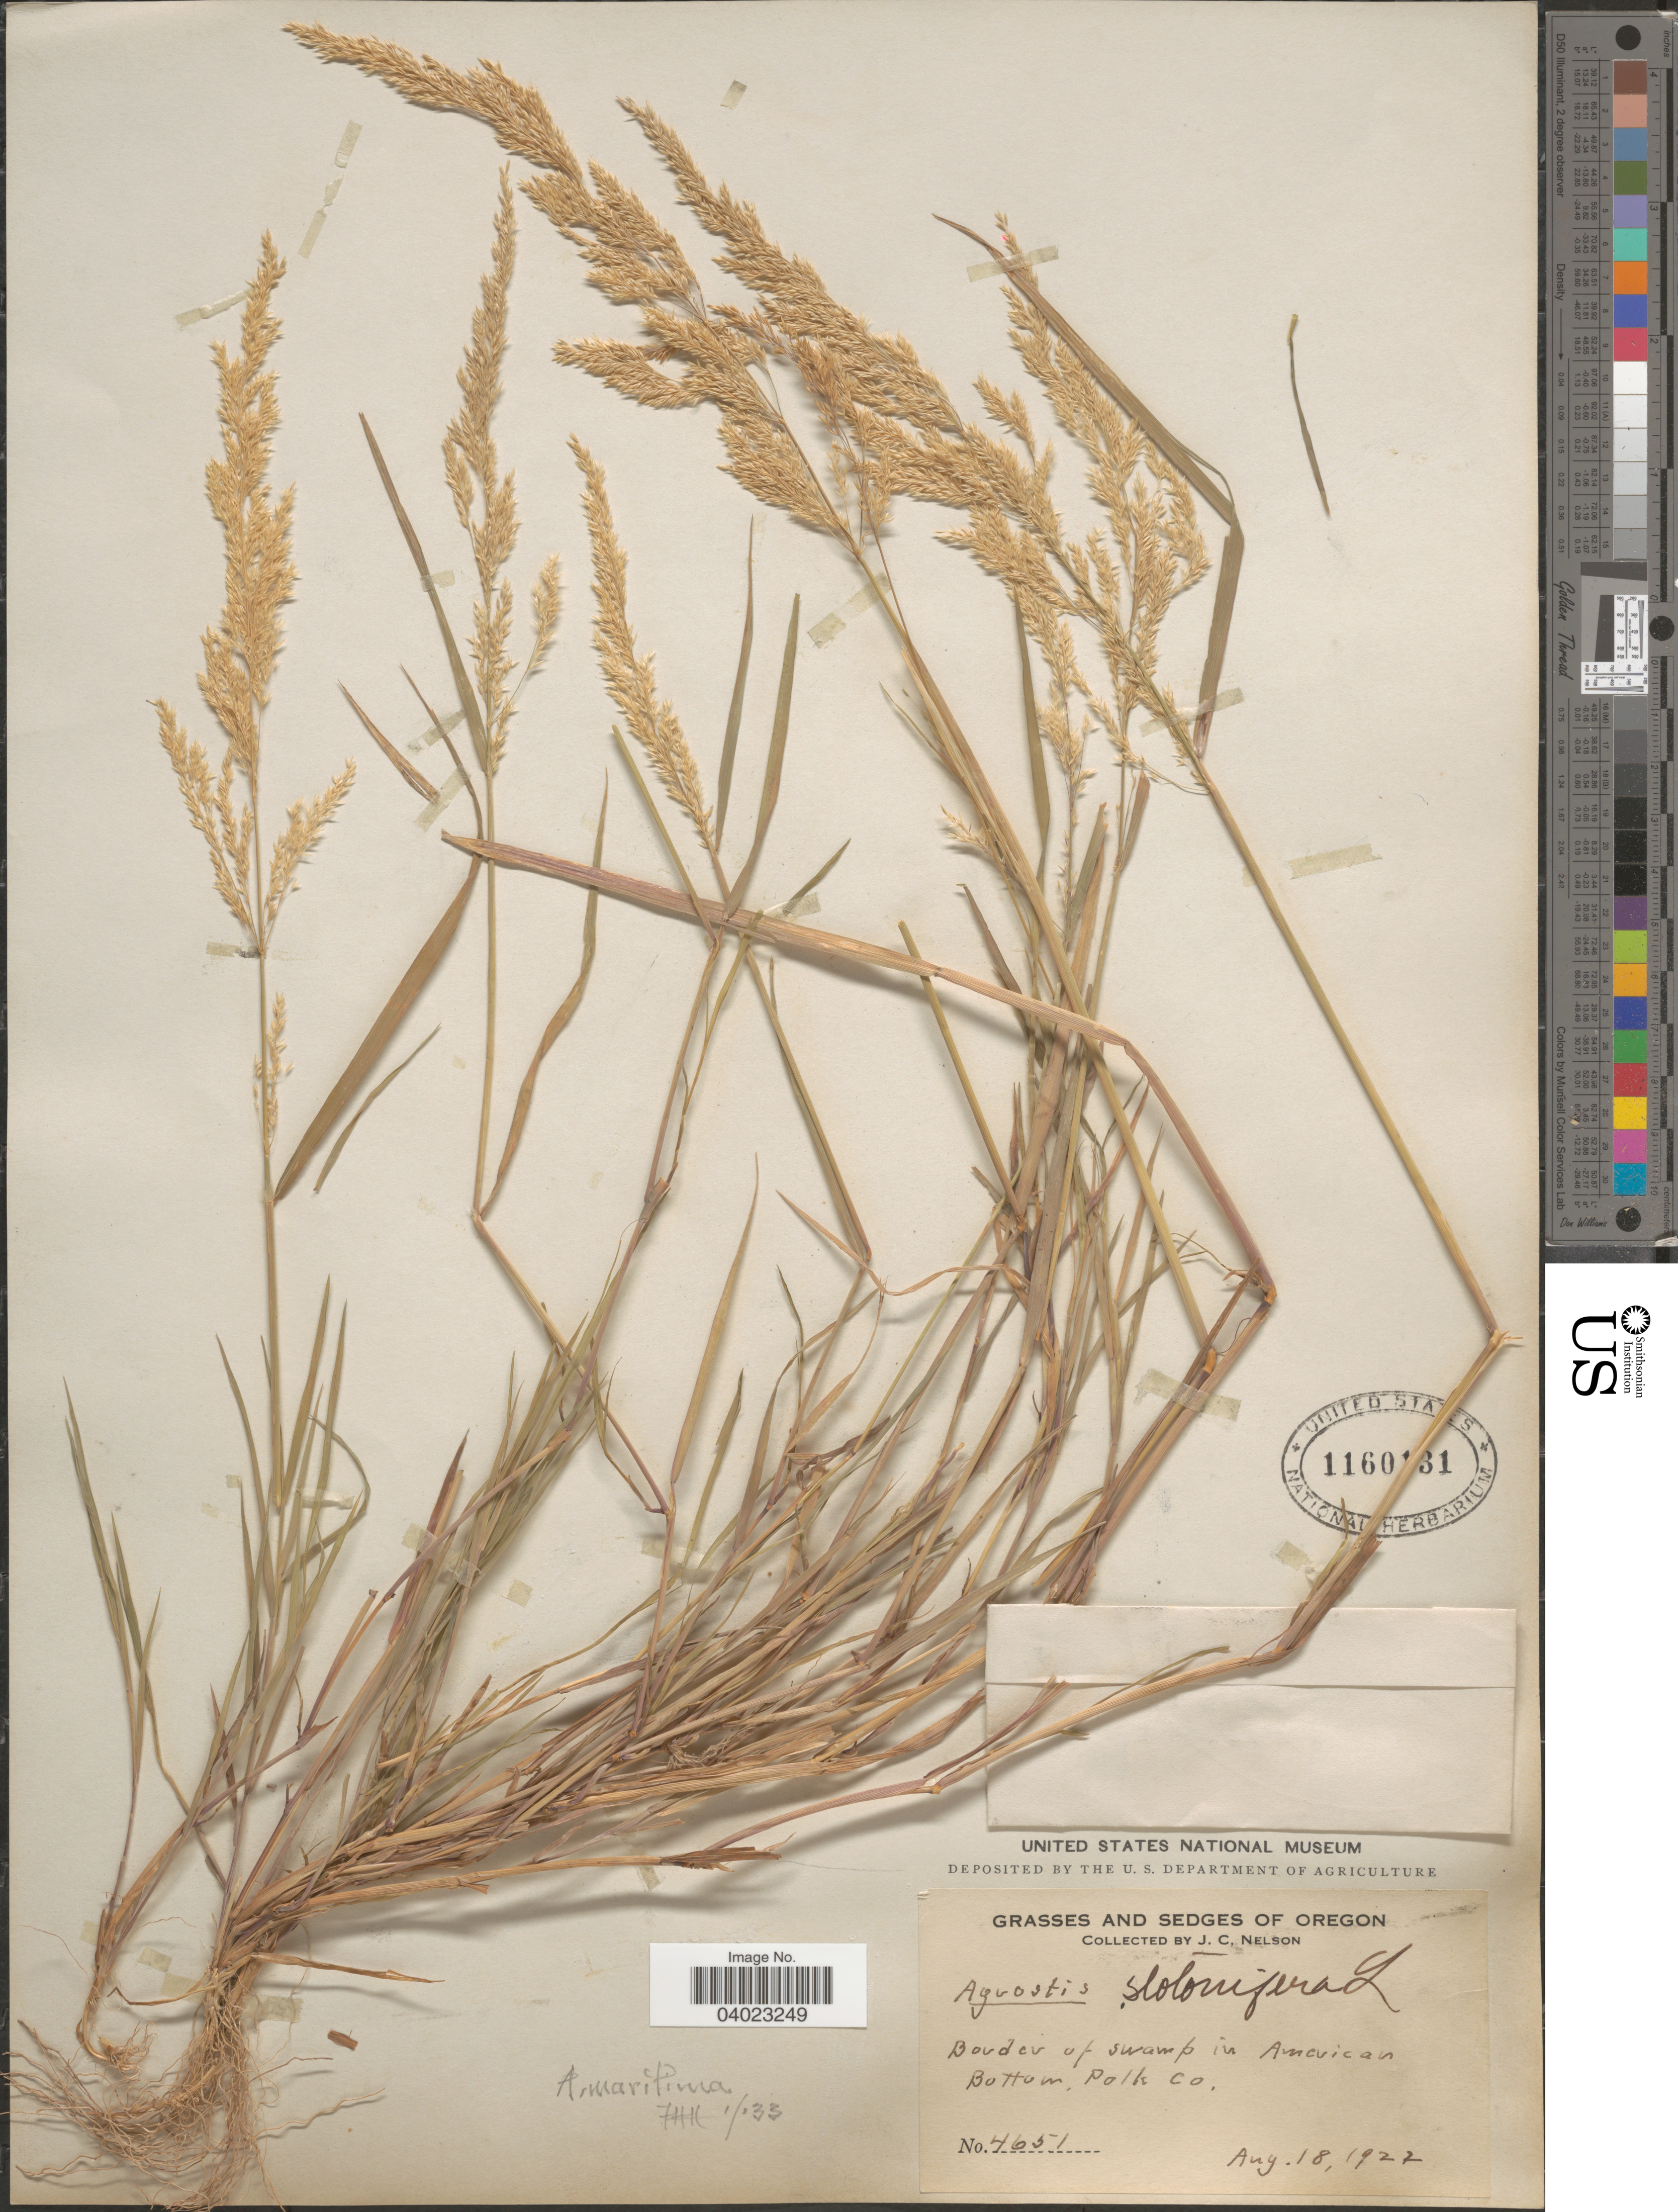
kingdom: Plantae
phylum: Tracheophyta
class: Liliopsida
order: Poales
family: Poaceae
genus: Agrostis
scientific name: Agrostis stolonifera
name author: L.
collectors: J. C. Nelson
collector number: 4651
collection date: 1922-08-18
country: United States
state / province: Oregon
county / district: Polk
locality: Border of swamp in American Bottom, Polk Co.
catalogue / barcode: US 1160131